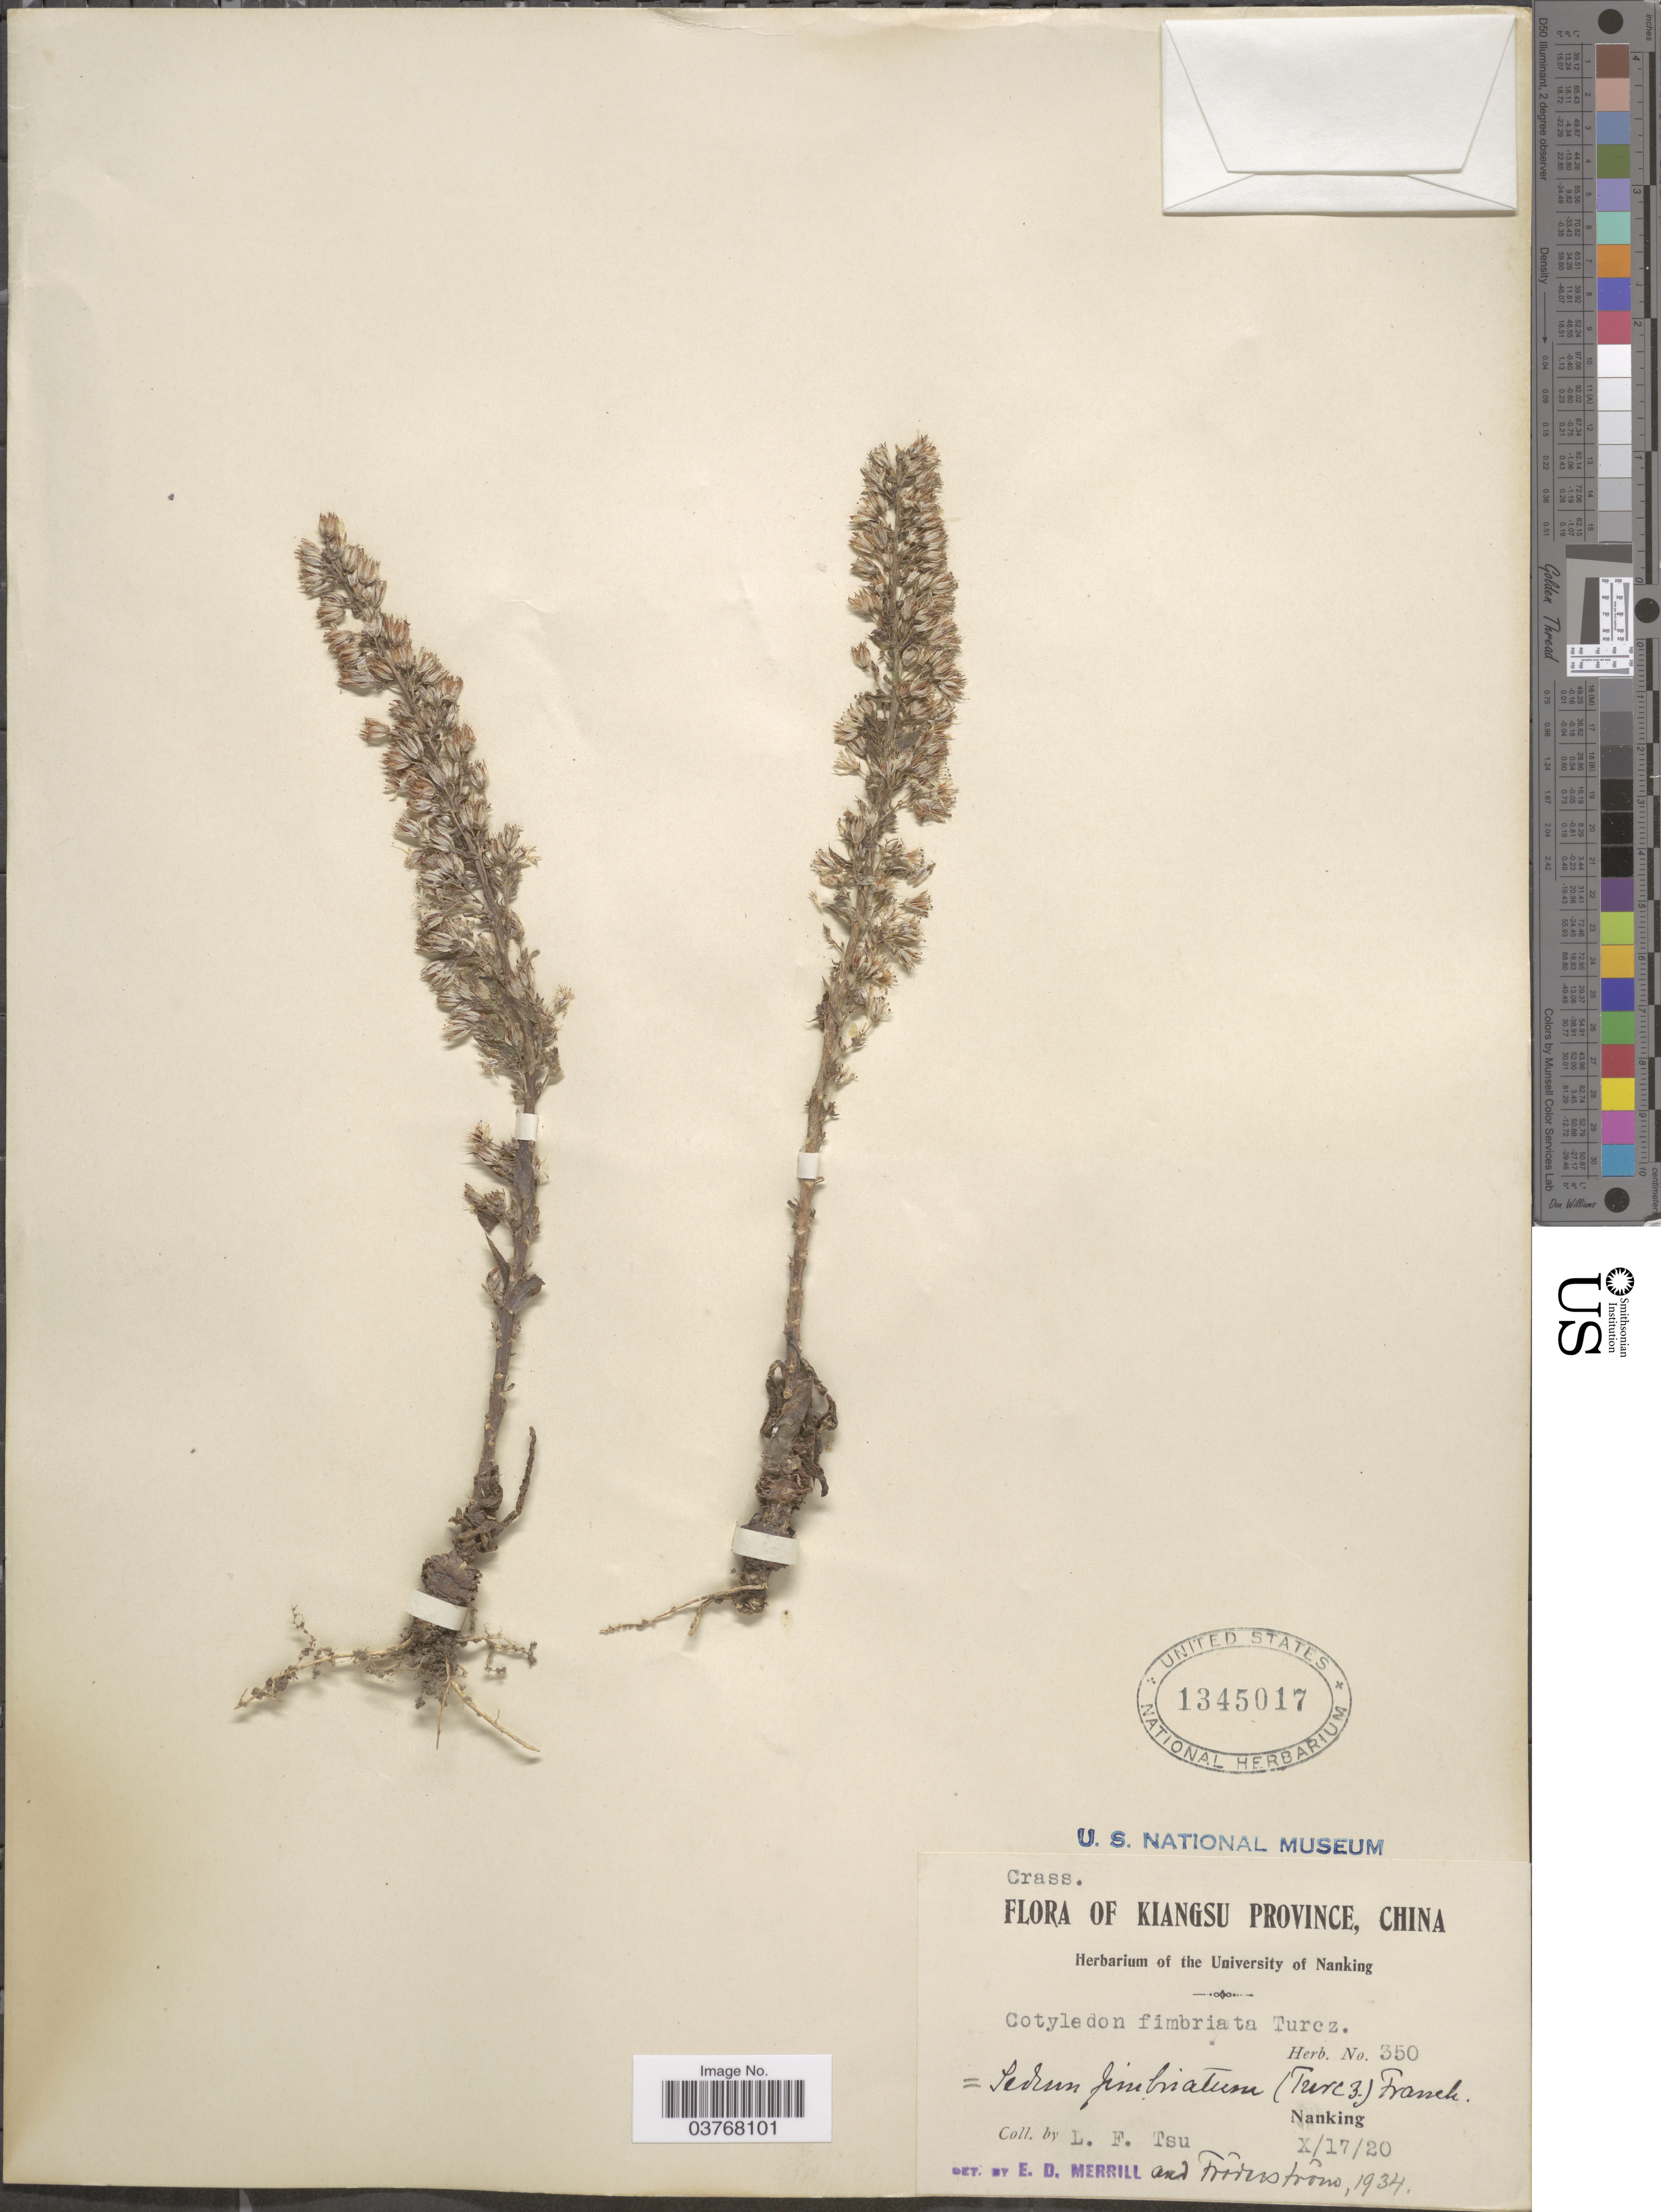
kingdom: Plantae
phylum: Tracheophyta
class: Magnoliopsida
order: Saxifragales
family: Crassulaceae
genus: Orostachys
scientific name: Orostachys fimbriata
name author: (Turcz.) A. Berger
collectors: L. Tsu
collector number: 350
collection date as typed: Transcribed d/m/y: 17/10/20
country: China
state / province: Jiangsu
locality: Kiangsu Province. Nanking.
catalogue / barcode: US 1345017